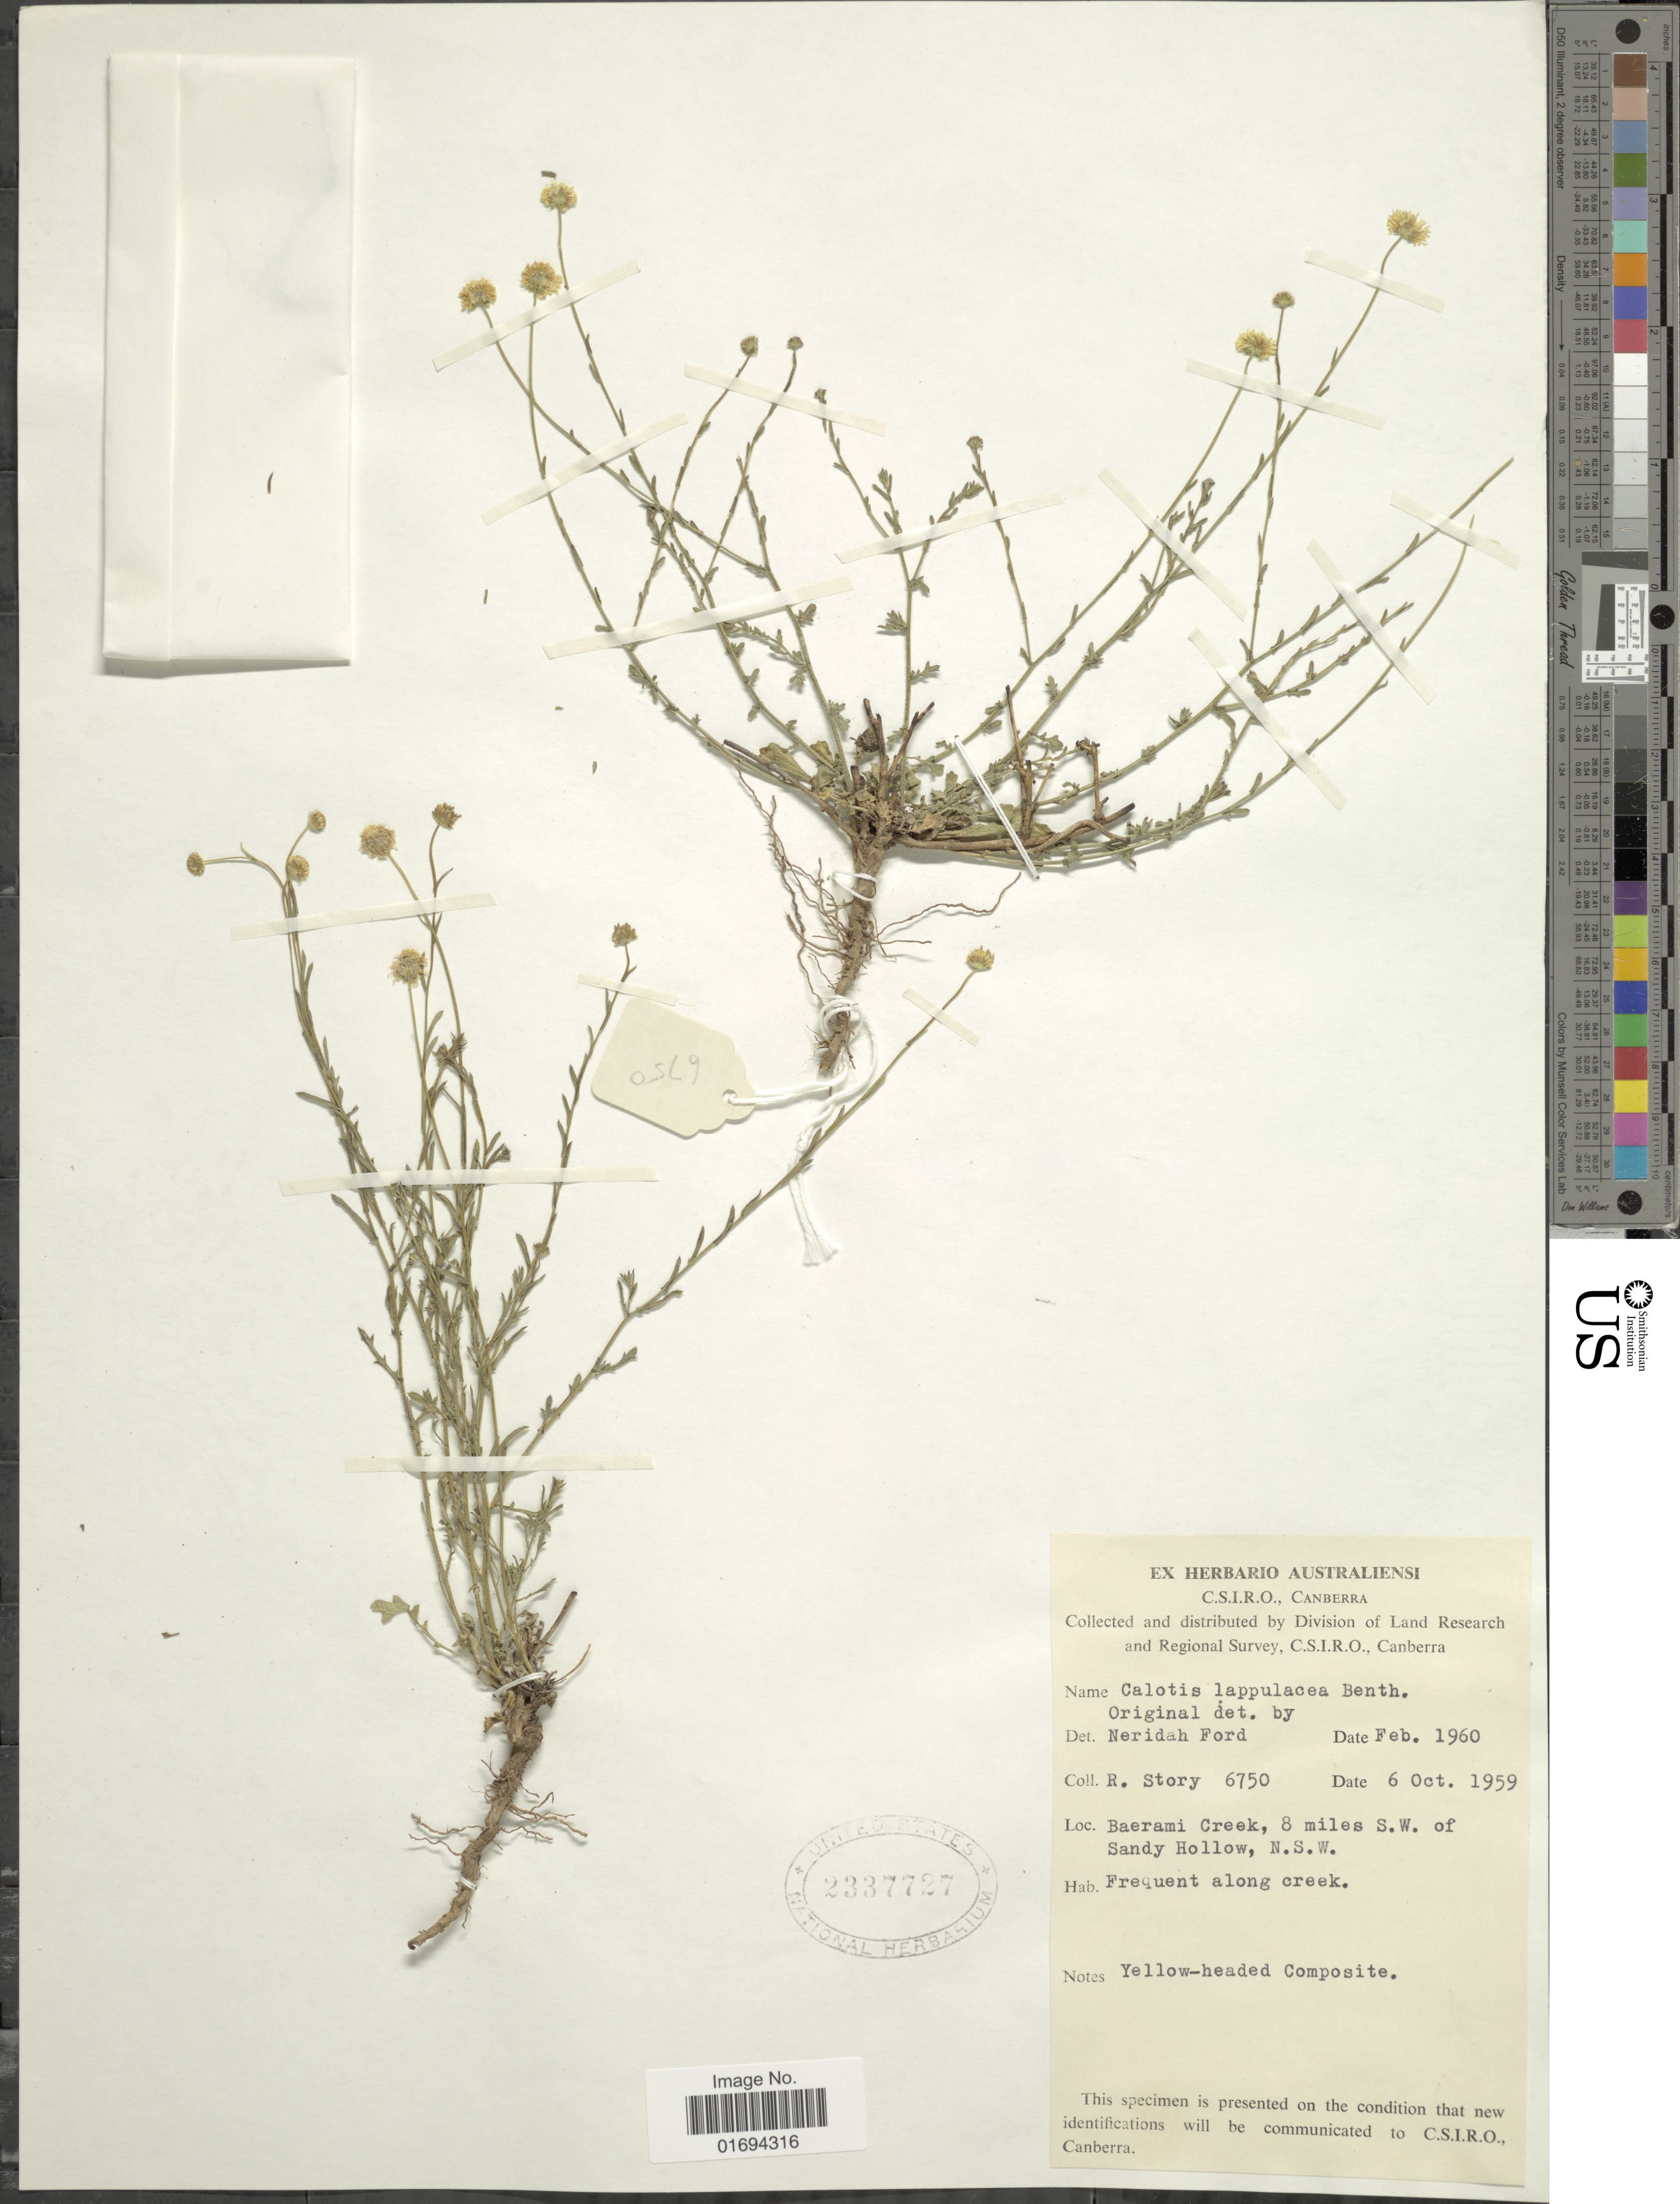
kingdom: Plantae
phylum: Tracheophyta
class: Magnoliopsida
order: Asterales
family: Asteraceae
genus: Calotis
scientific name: Calotis lappulacea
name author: Benth.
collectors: R. Story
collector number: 6750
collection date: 1959-10-06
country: Australia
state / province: New South Wales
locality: Baerami Creek, 8 miles S. W. of Sandy Hollow, N. S. W.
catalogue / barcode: US 2337727